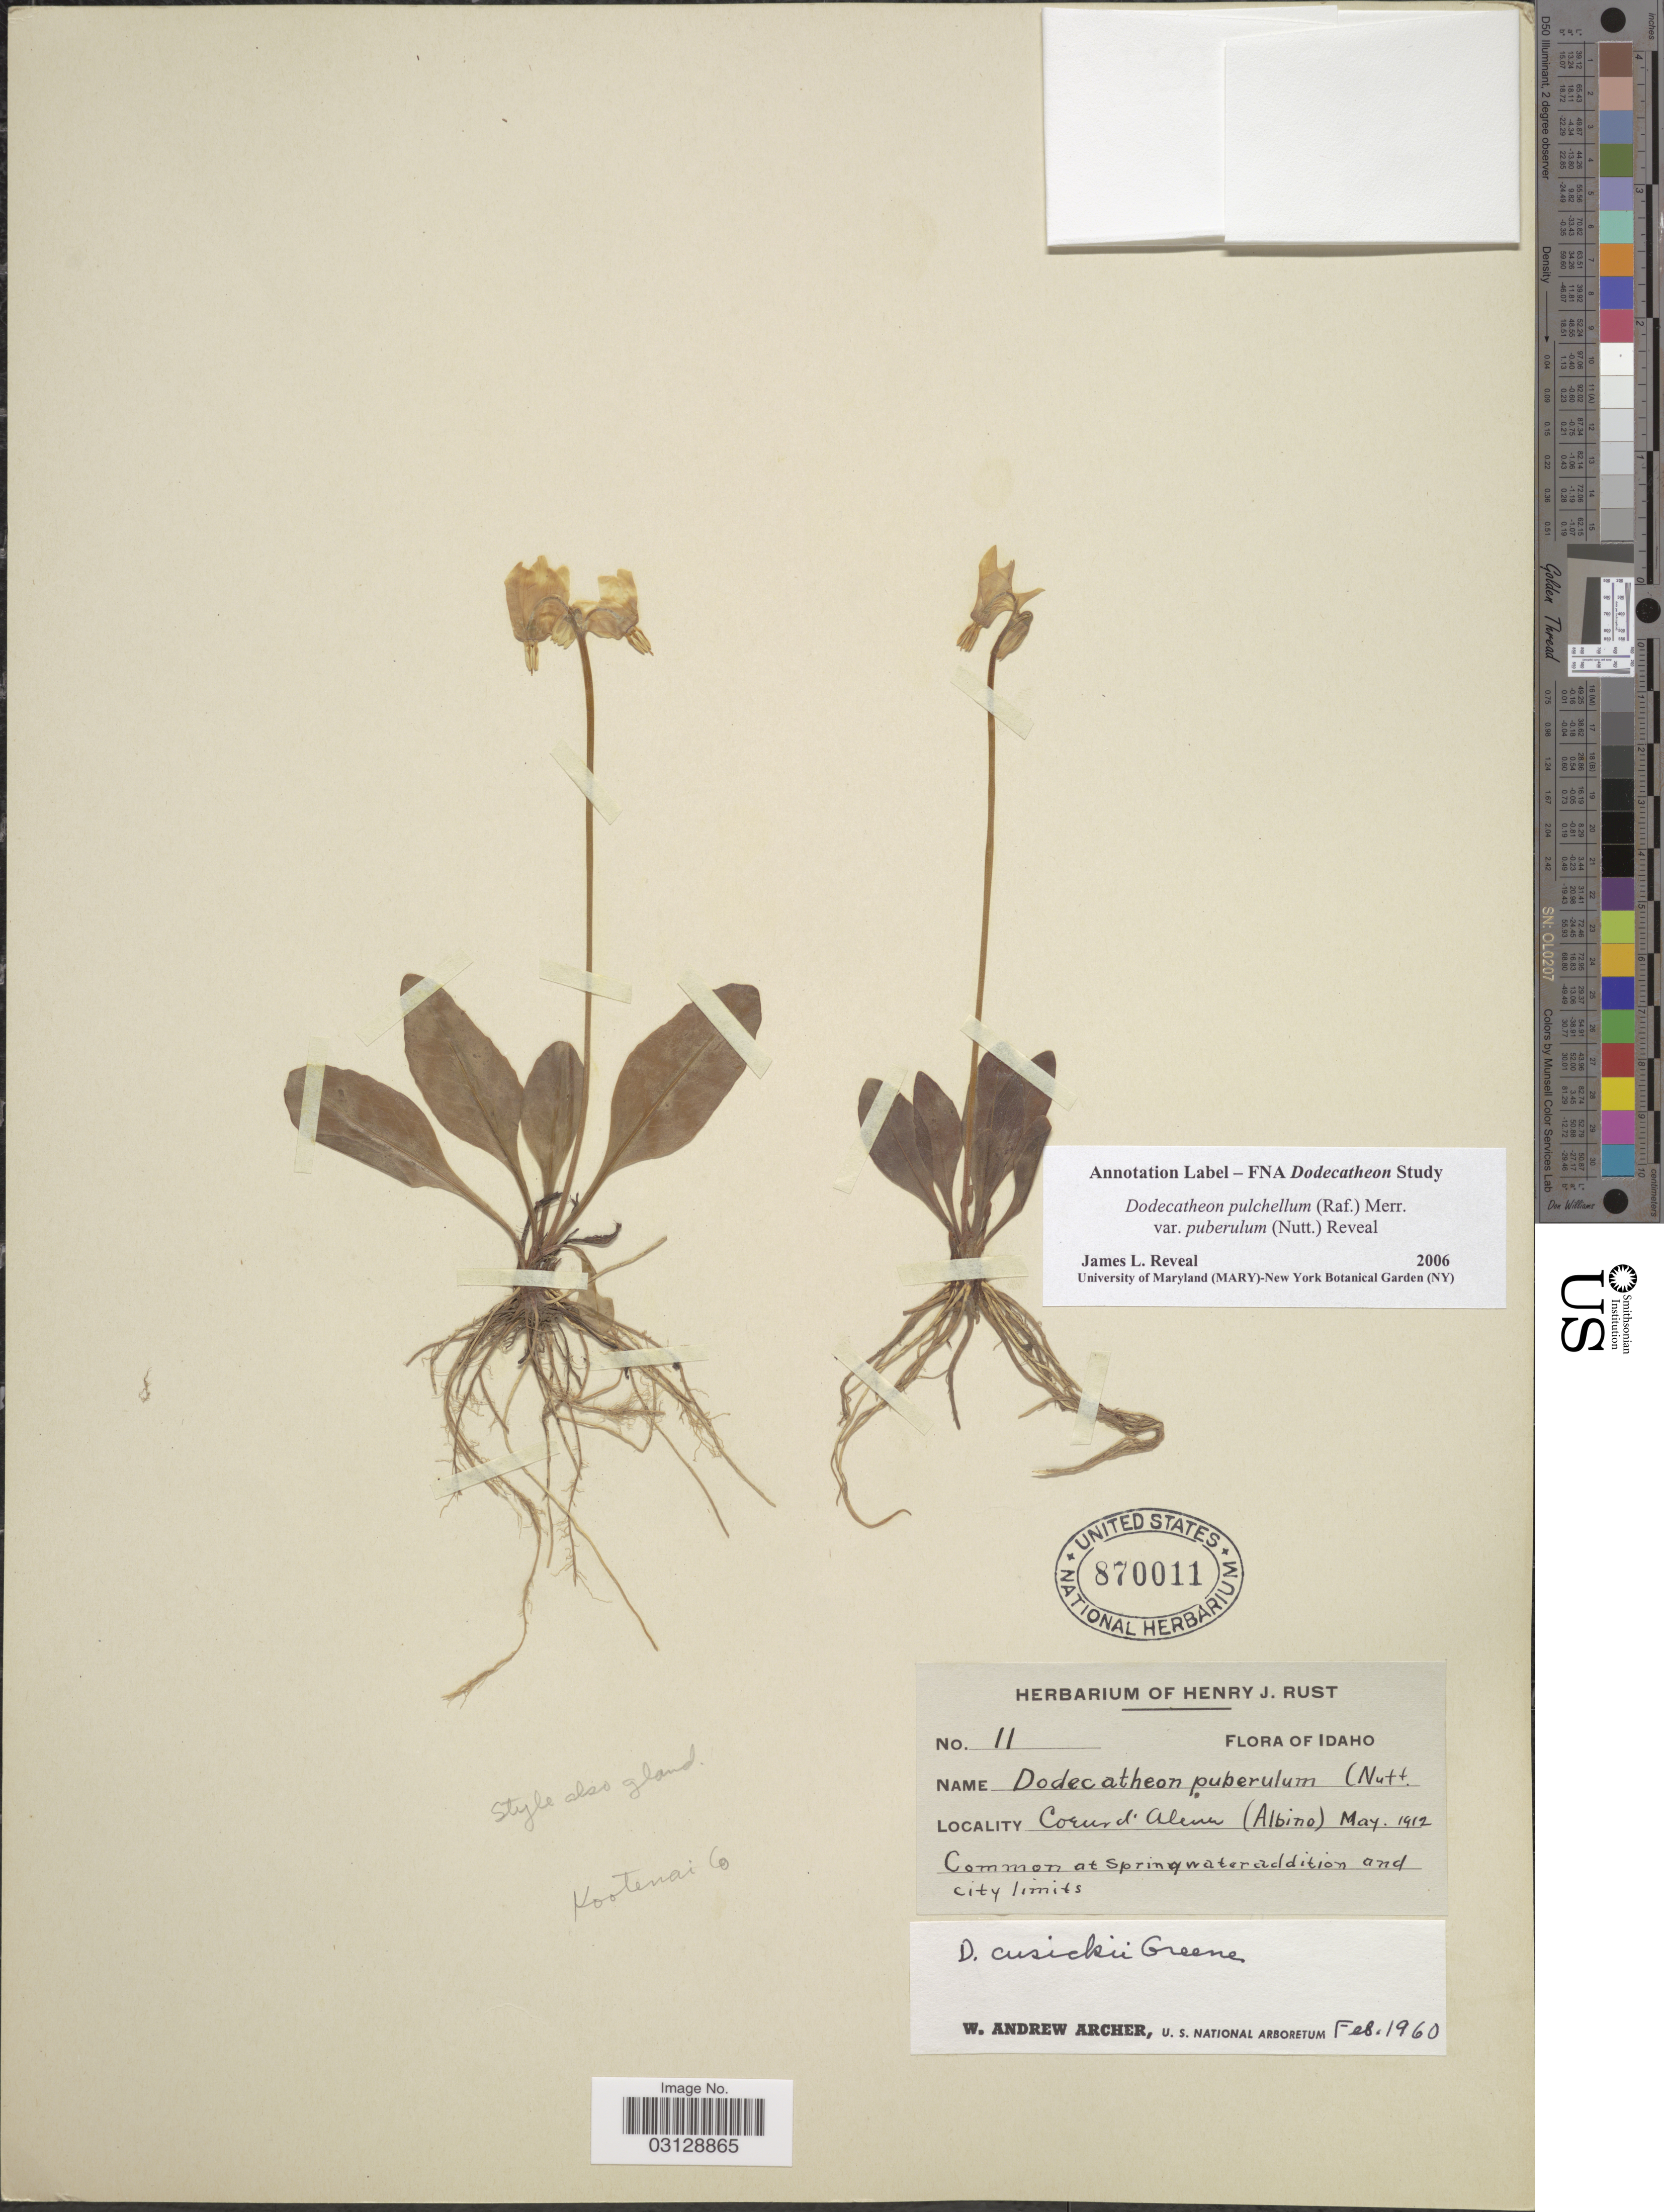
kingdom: Plantae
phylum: Tracheophyta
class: Magnoliopsida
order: Ericales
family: Primulaceae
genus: Dodecatheon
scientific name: Dodecatheon pulchellum var. cusickii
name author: (Greene) Reveal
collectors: ex herb. Henry J. Rust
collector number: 11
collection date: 1912-05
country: United States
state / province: Idaho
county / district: Kootenai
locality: Coeur d'Alene (Albino). Kootenai Co.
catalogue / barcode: US 870011